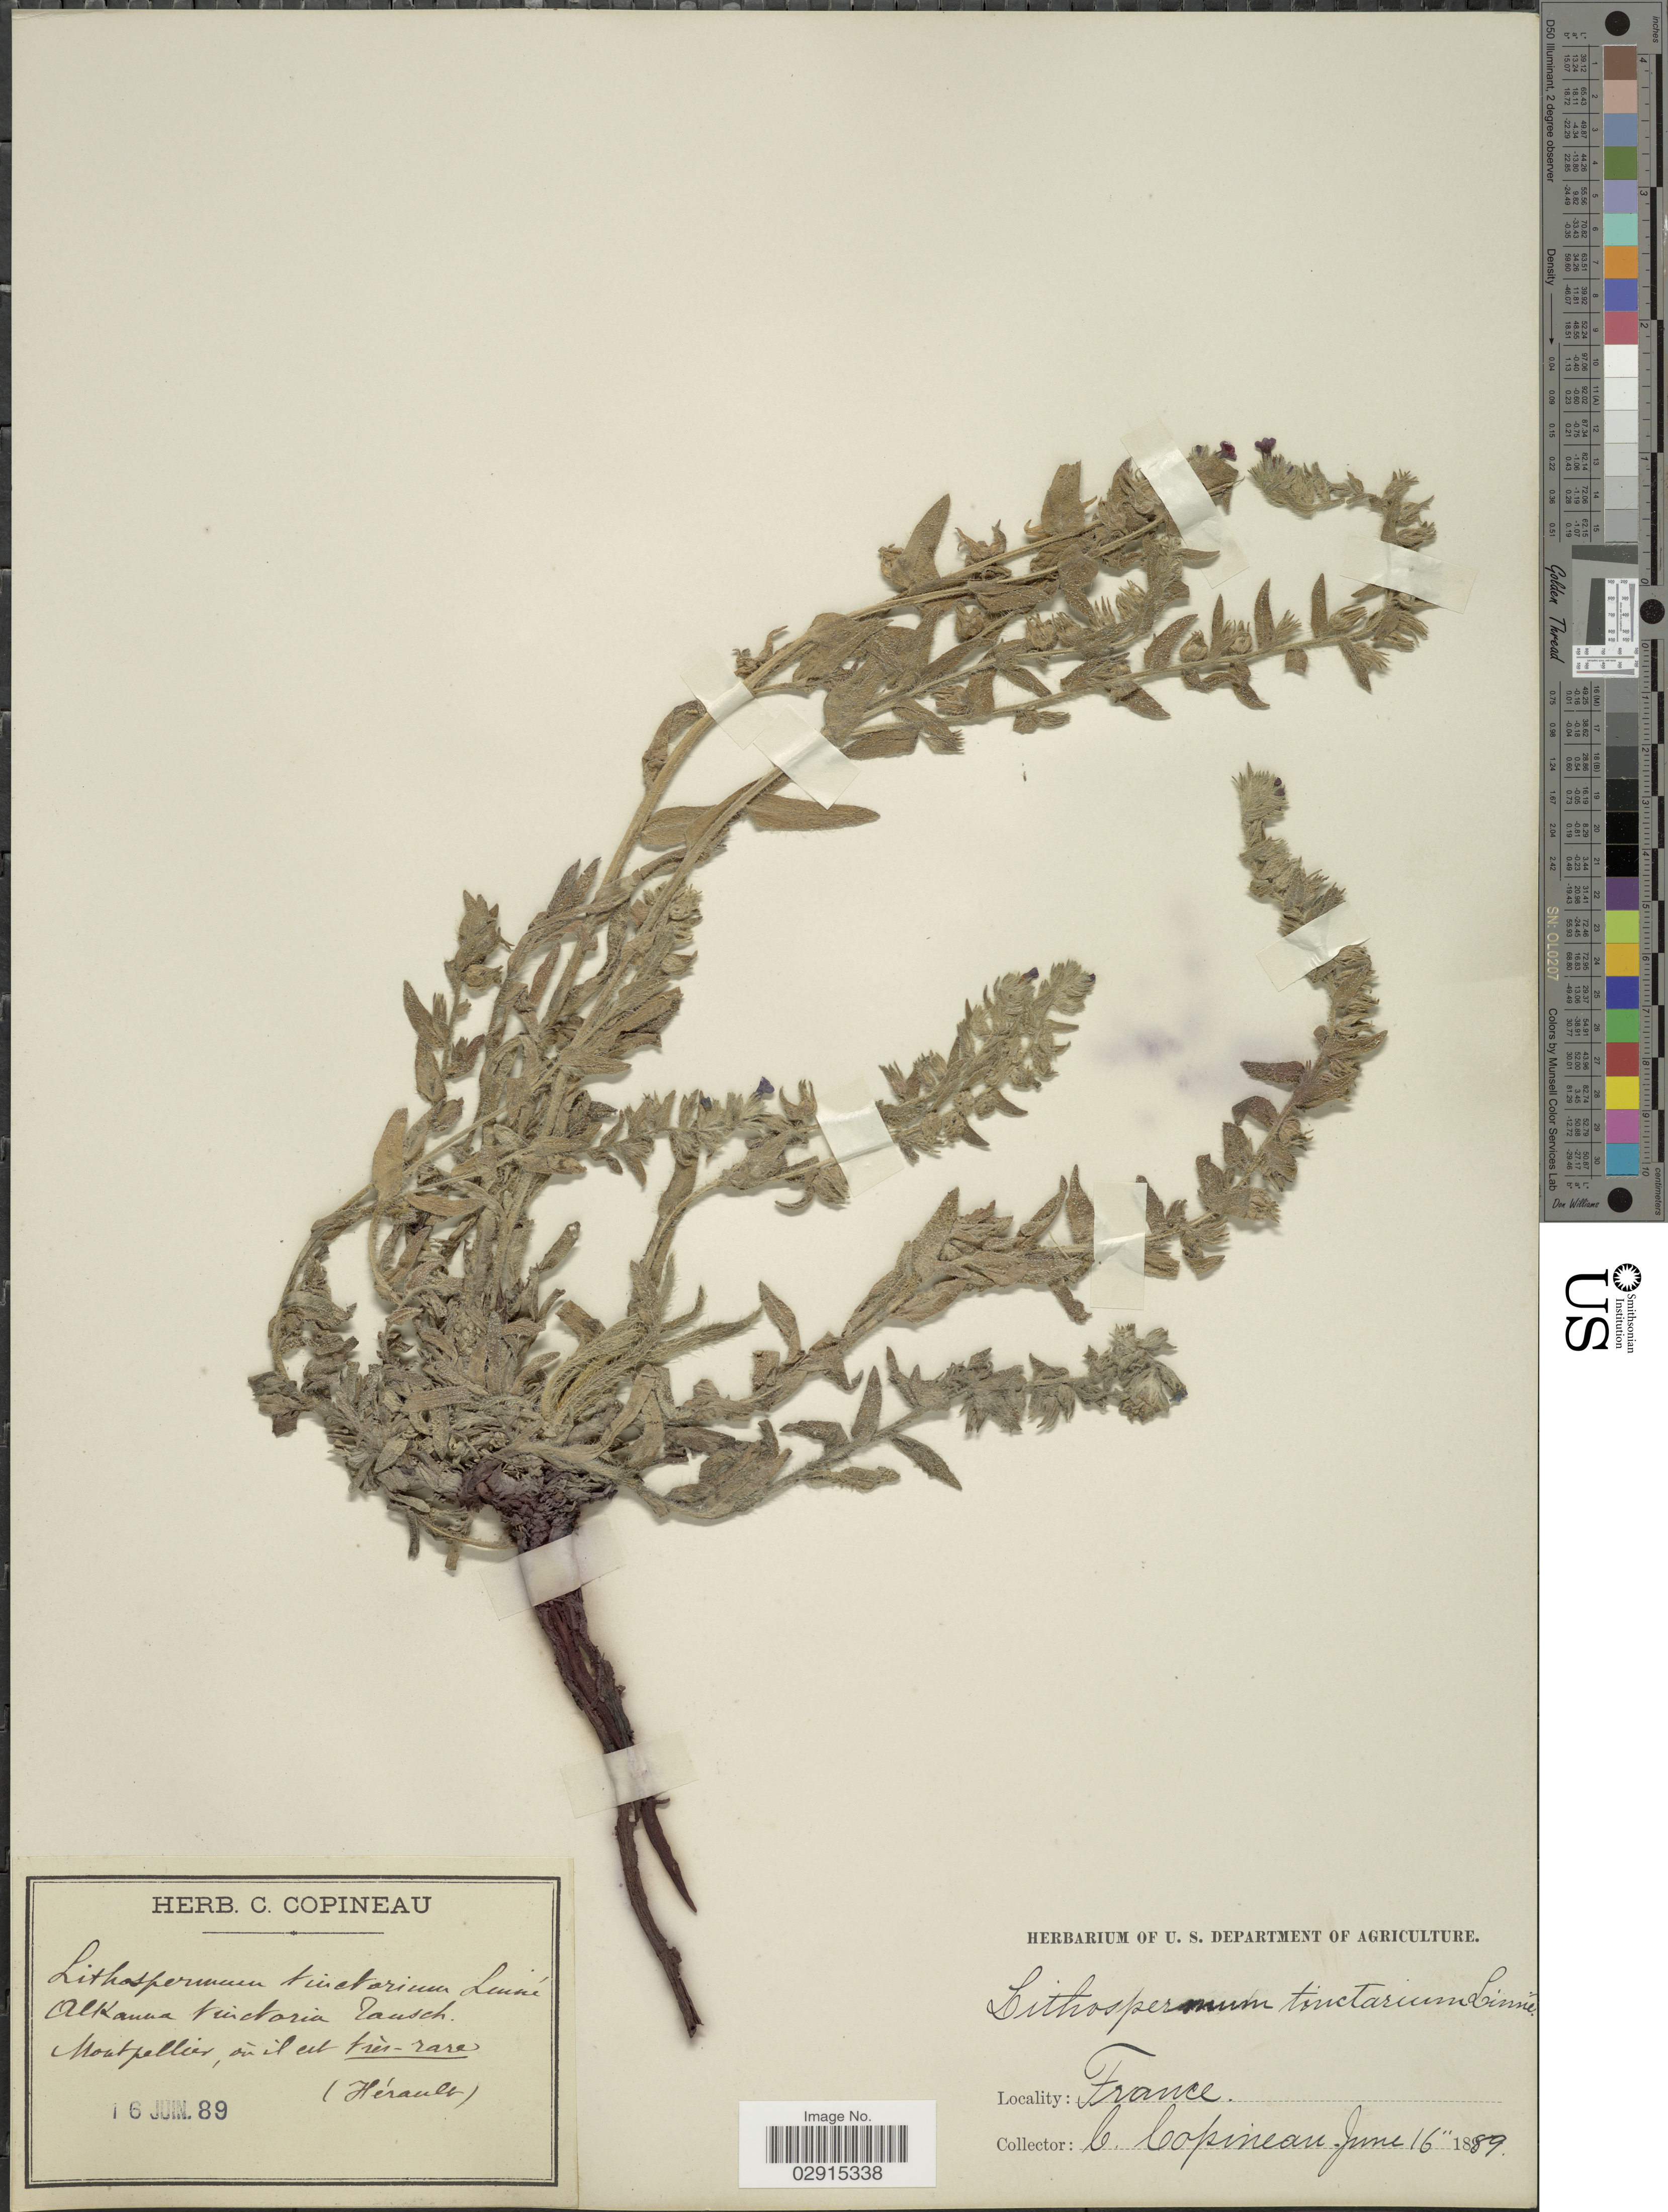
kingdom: Plantae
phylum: Tracheophyta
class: Magnoliopsida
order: Boraginales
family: Boraginaceae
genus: Lithospermum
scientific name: Lithospermum tinctorium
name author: L.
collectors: C. Copineau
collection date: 1889-06-16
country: France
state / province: Occitanie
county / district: Hérault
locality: Montpellier, ou il est tres-rare (Hérault).